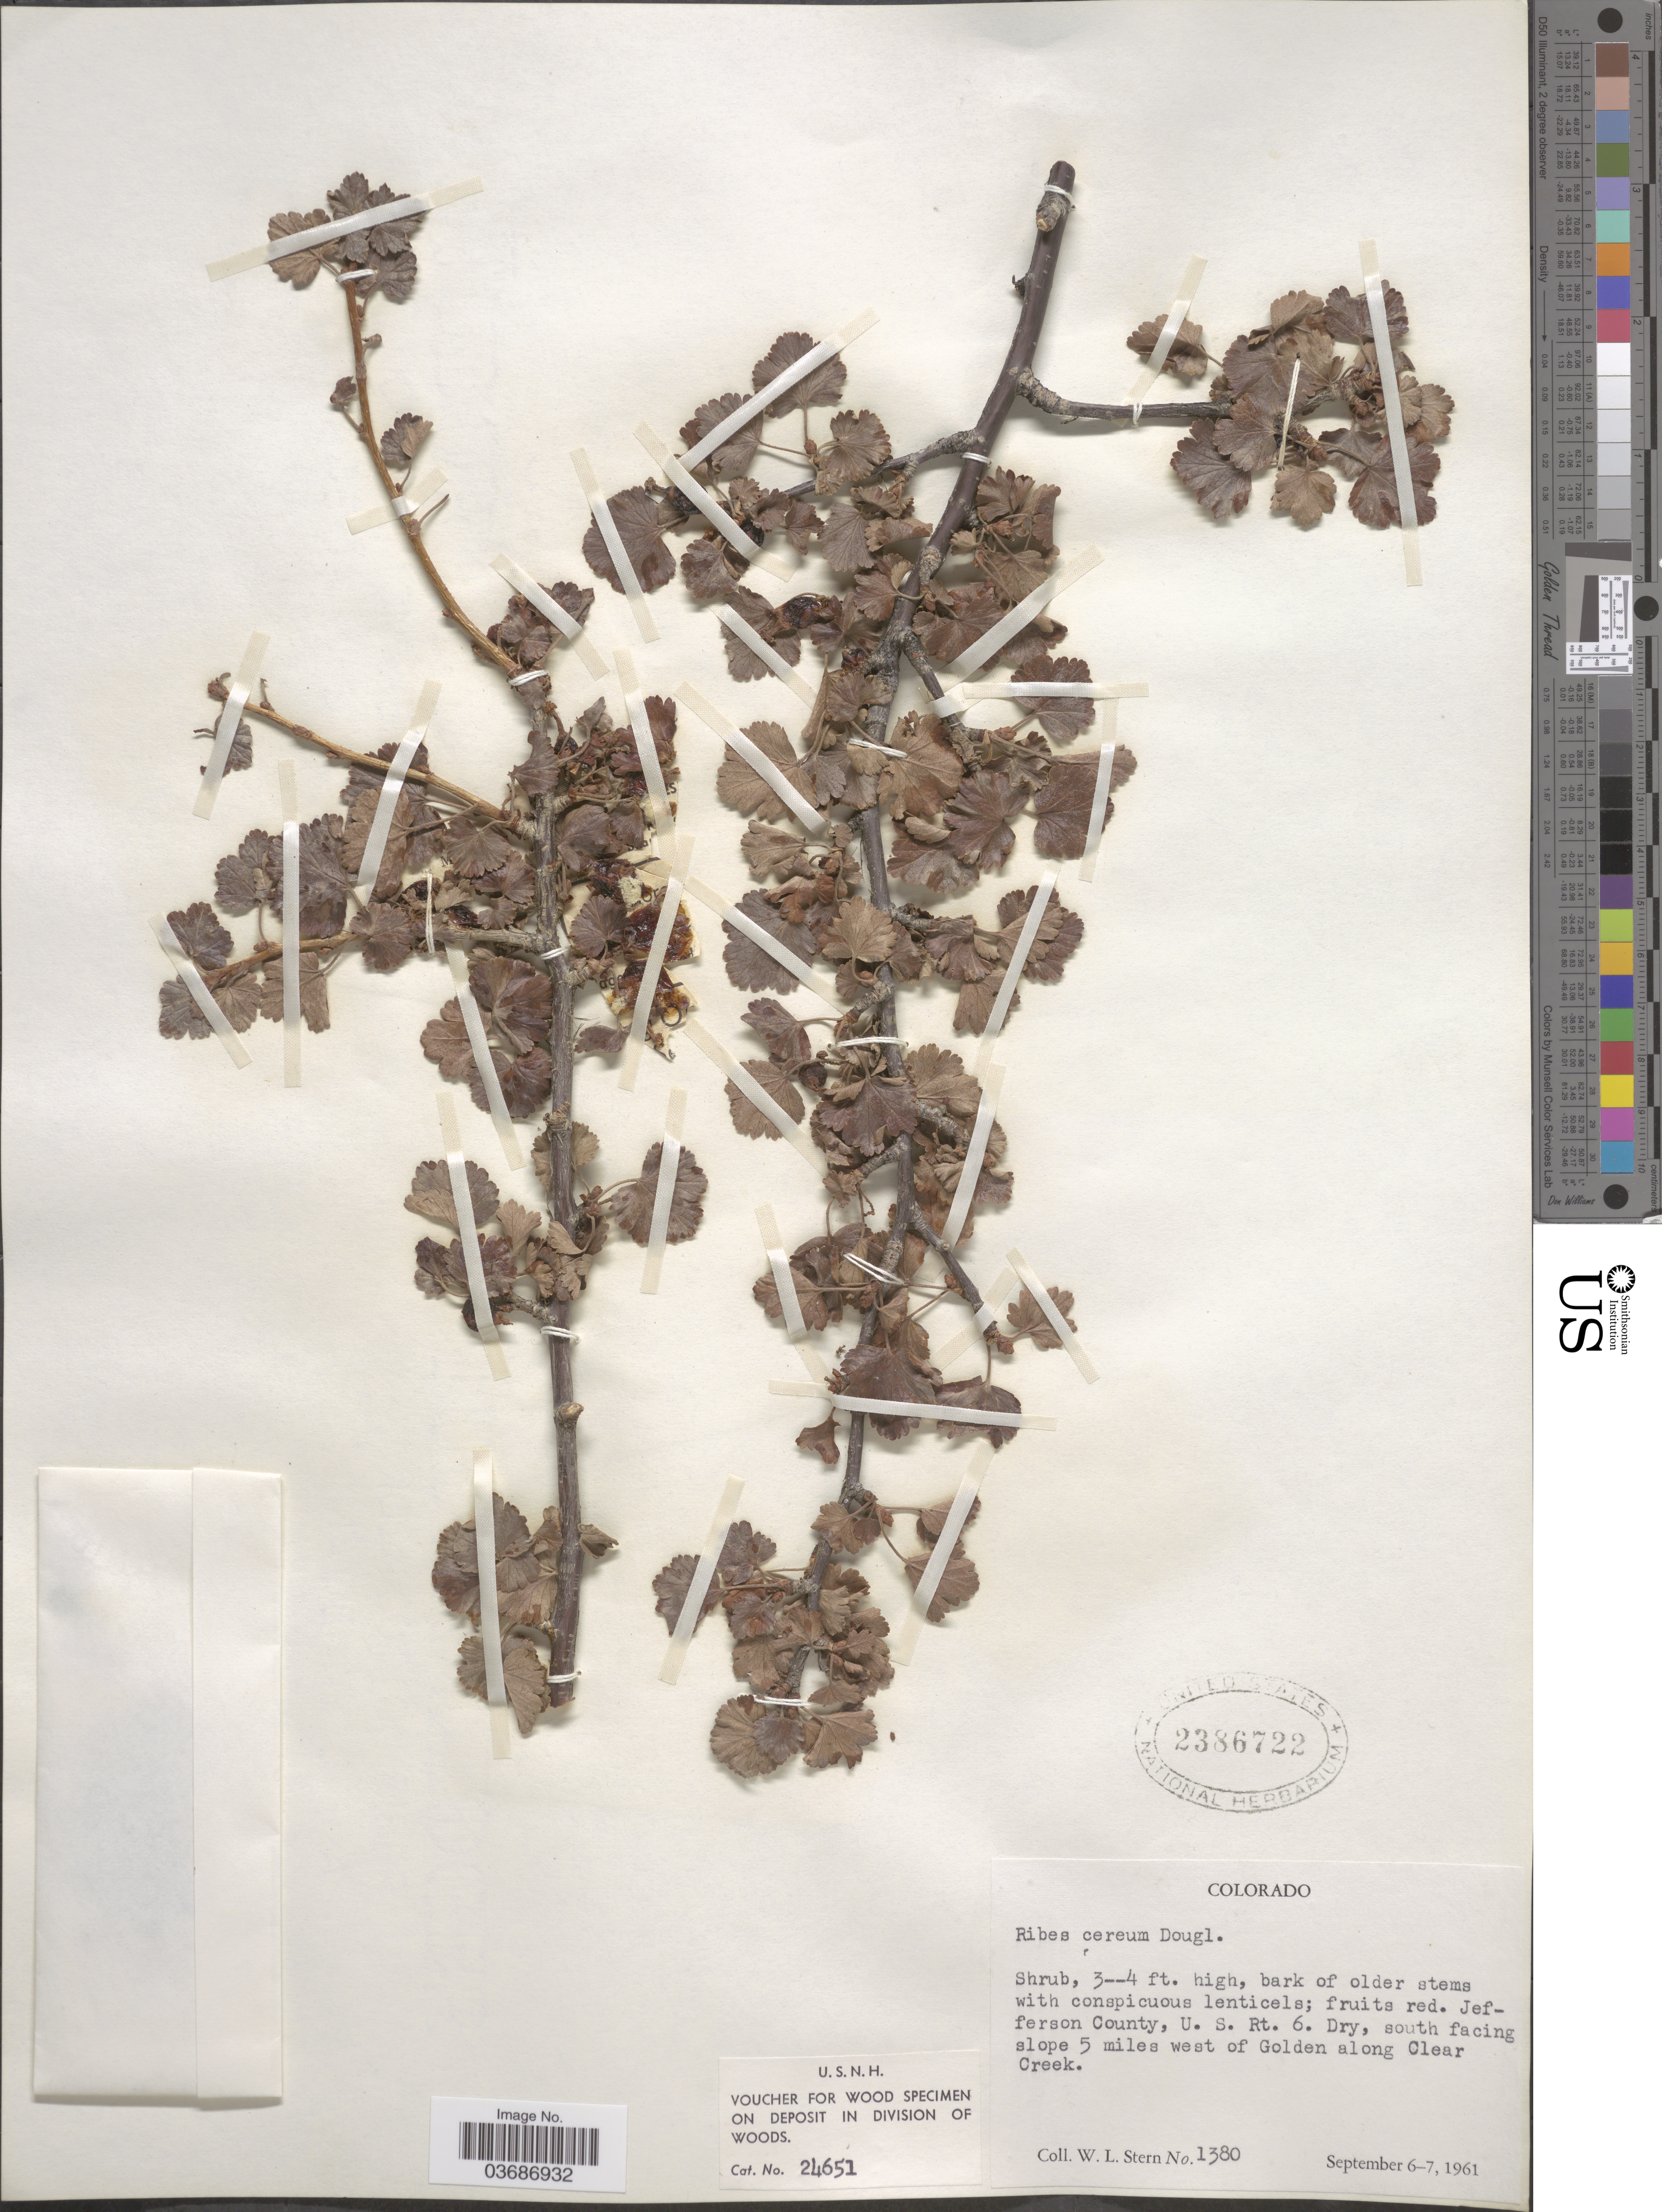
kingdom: Plantae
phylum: Tracheophyta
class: Magnoliopsida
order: Saxifragales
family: Grossulariaceae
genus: Ribes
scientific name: Ribes cereum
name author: Douglas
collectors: W. L. Stern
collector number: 1380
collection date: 1961-09-06/1961-09-07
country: United States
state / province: Colorado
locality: Jefferson County, U. S. Rt. 6. Dry, south facing slope 5 miles west of Golden along Clear Creek.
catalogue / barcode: US 2386722